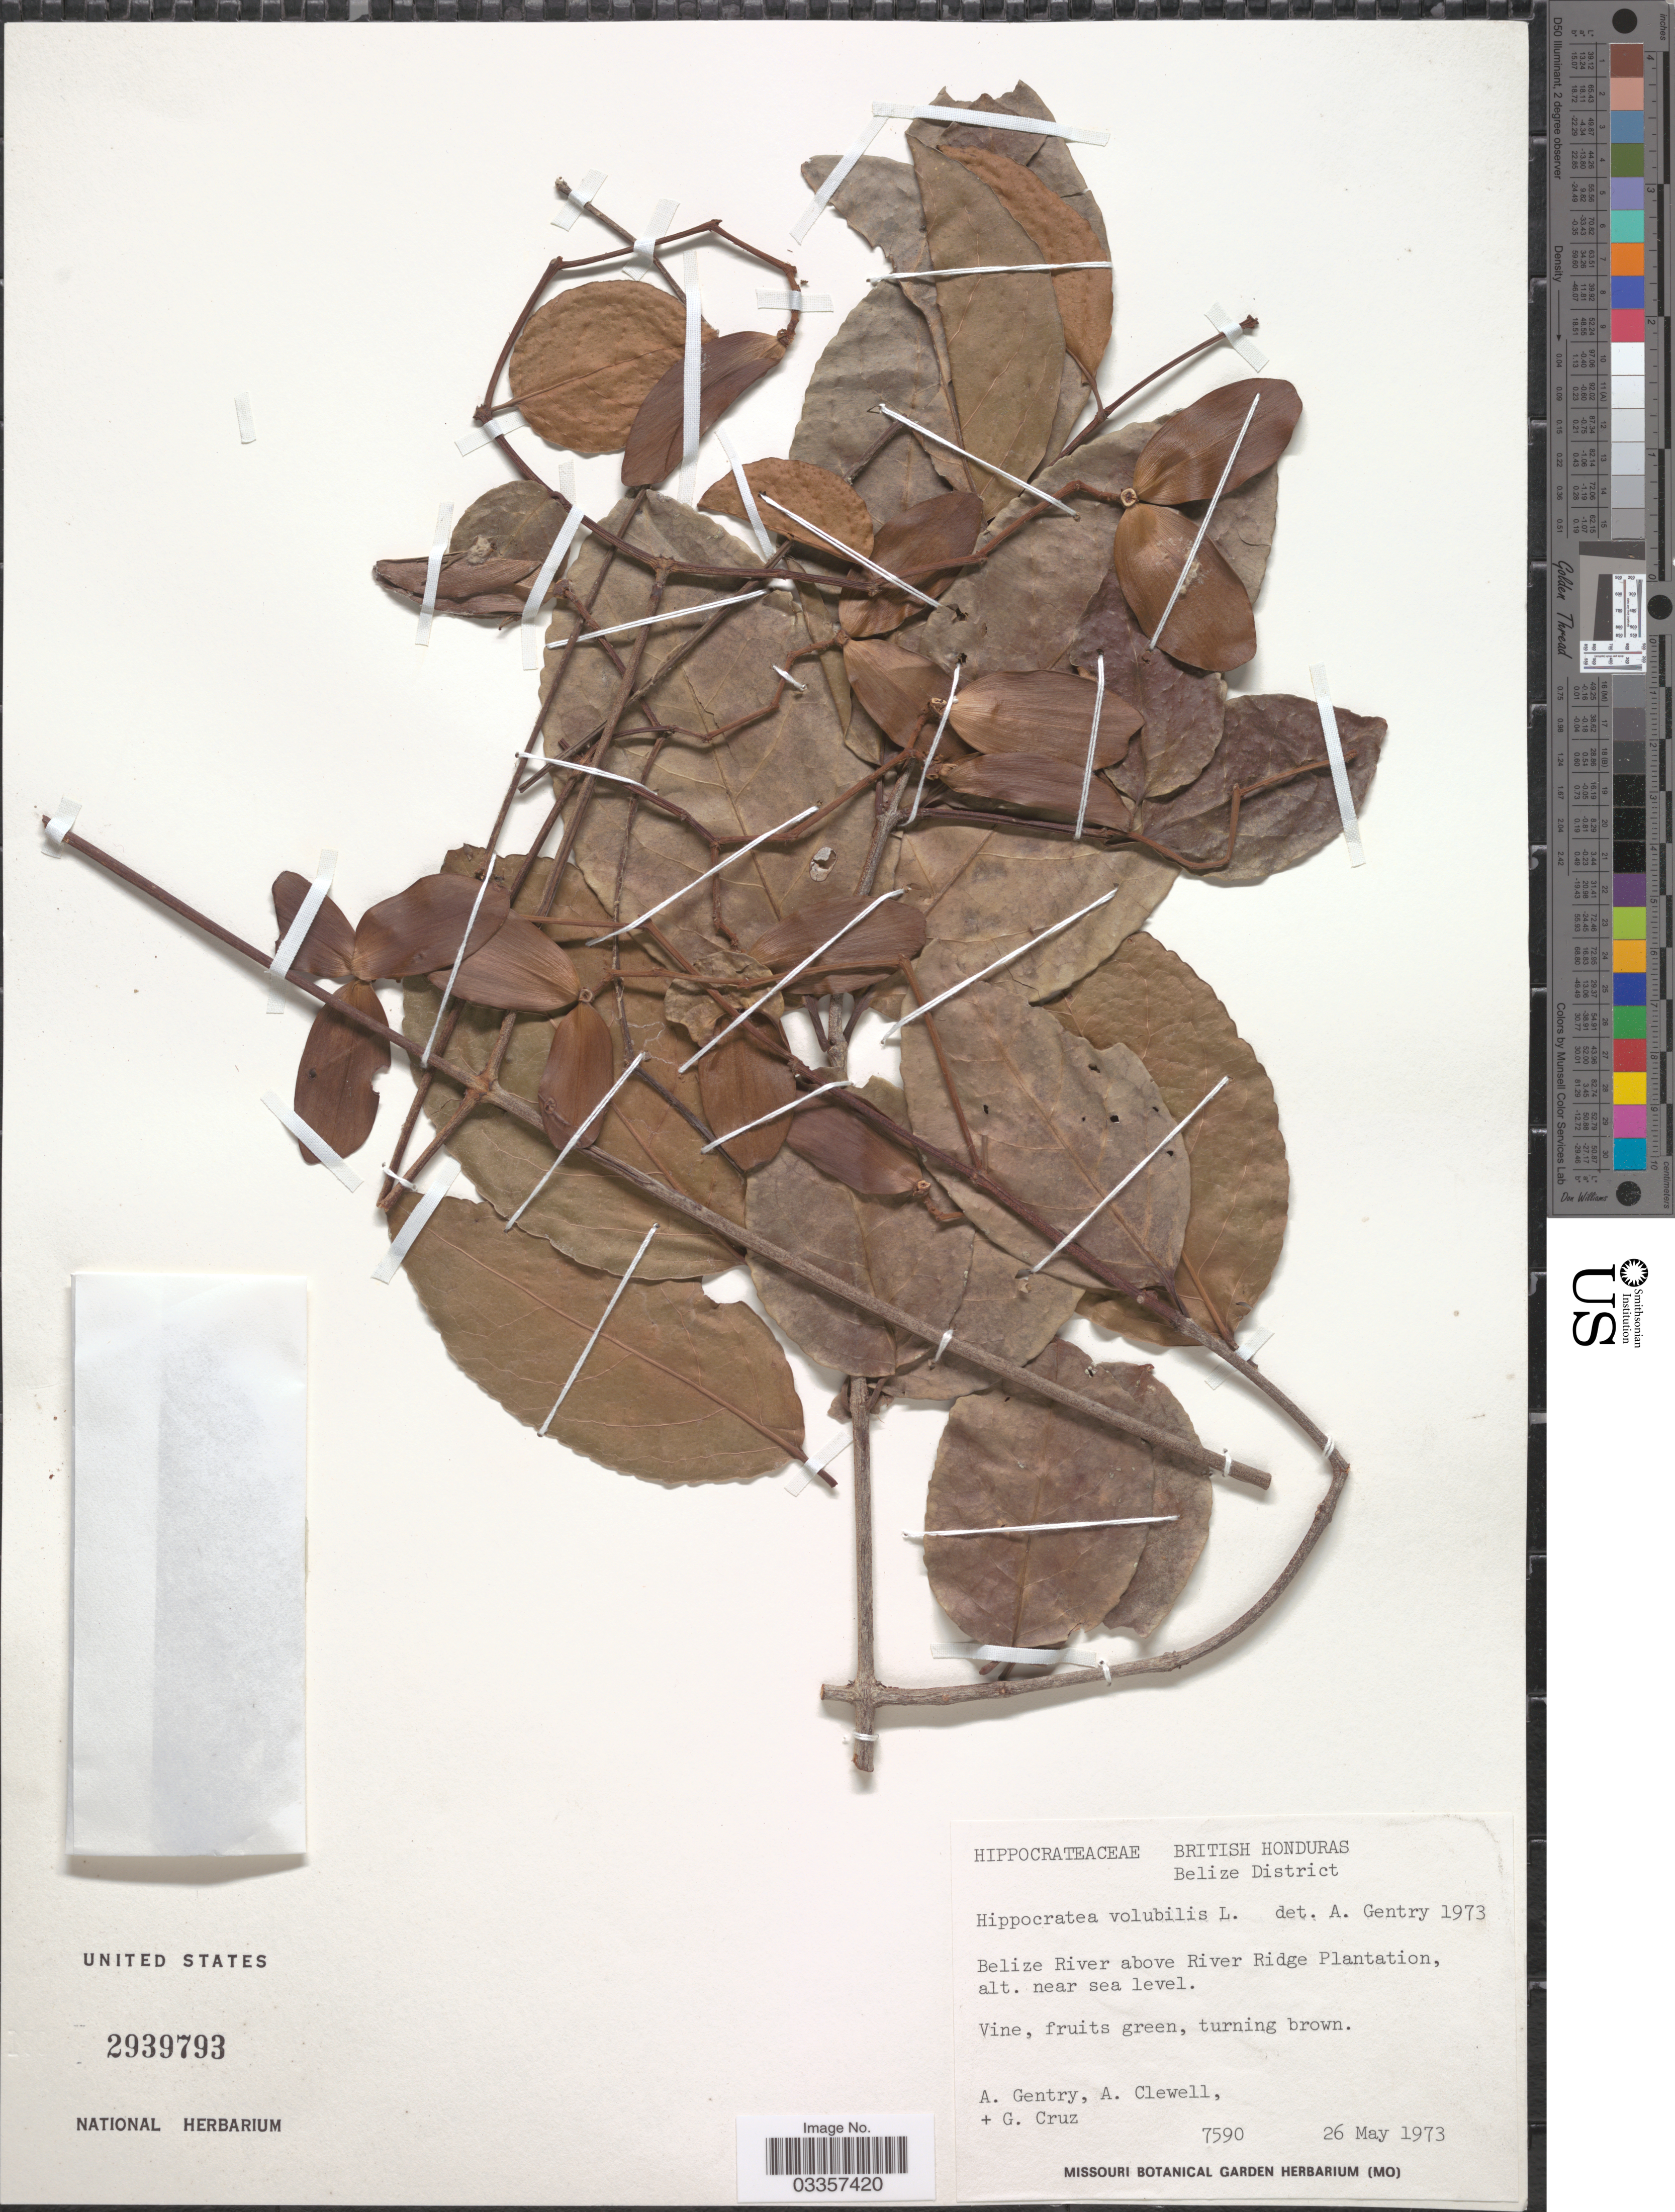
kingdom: Plantae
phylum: Tracheophyta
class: Magnoliopsida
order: Celastrales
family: Celastraceae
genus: Hippocratea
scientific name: Hippocratea volubilis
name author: L.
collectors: A. H. Gentry, A. Clewell & G. Cruz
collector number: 7590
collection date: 1973-05-26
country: Belize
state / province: Belize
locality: British Honduras. Belize District. Belize River above River Ridge Plantation.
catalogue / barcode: US 2939793